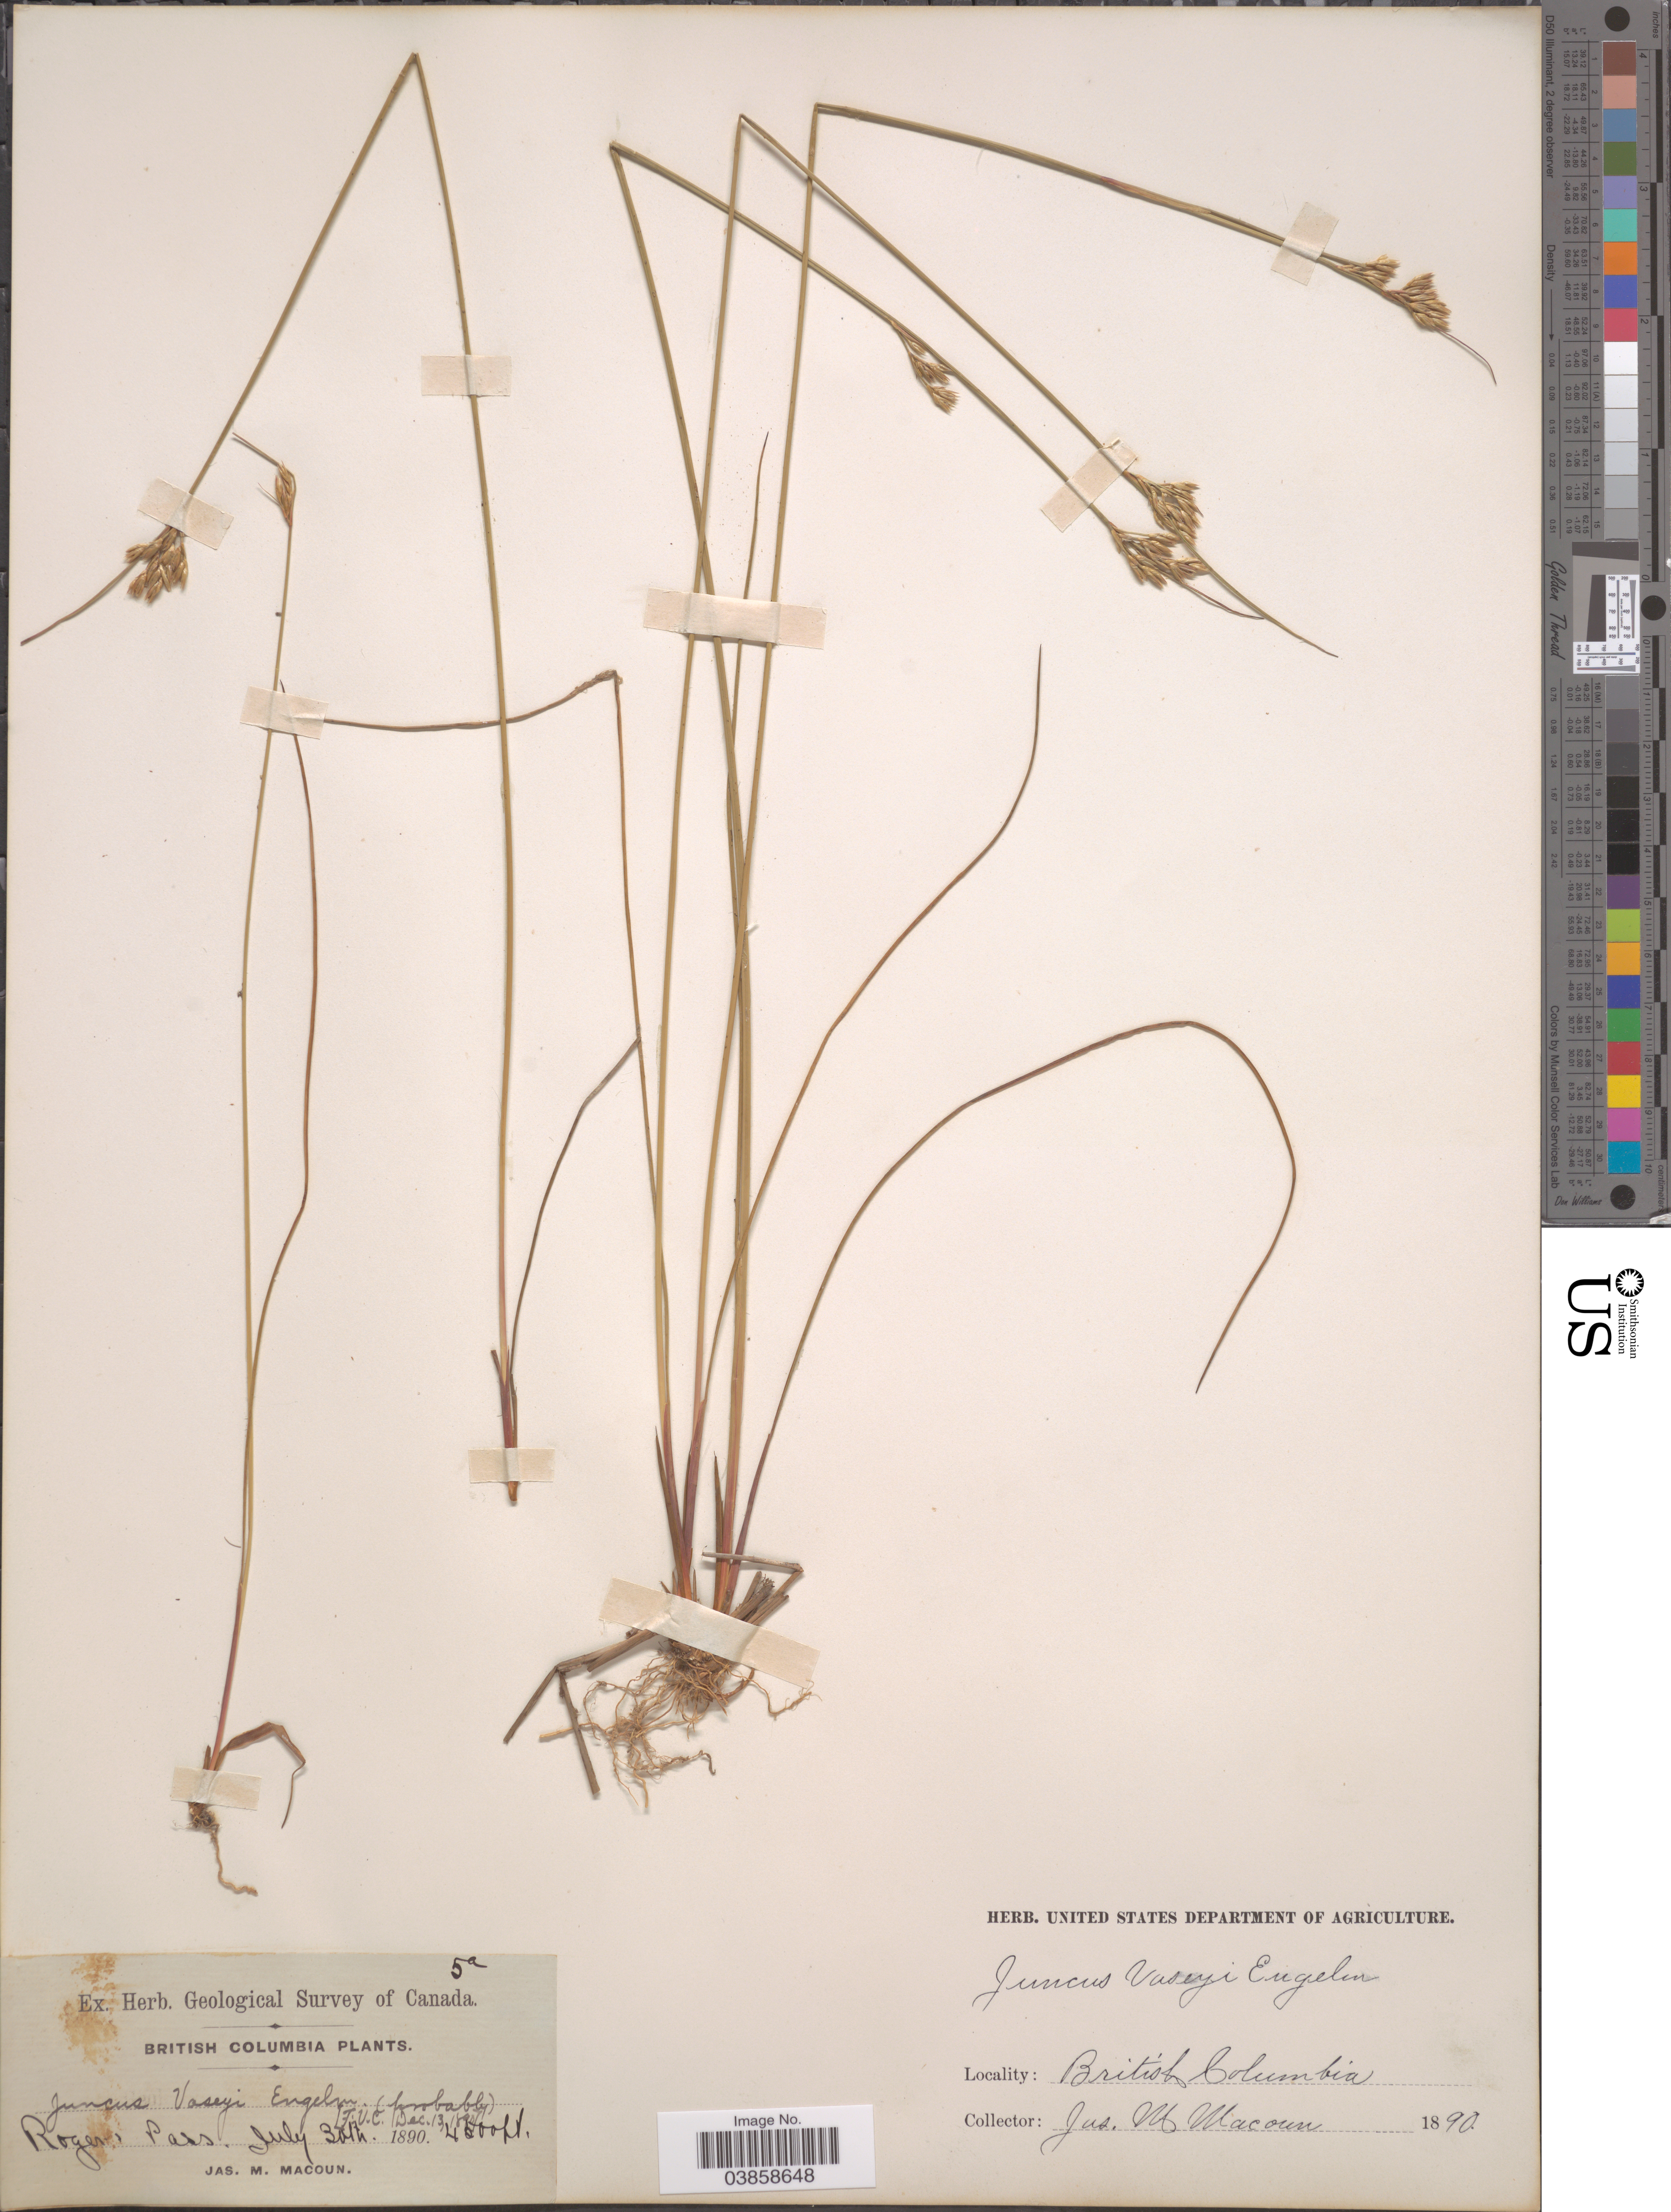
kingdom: Plantae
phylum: Tracheophyta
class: Liliopsida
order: Poales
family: Juncaceae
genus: Juncus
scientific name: Juncus vaseyi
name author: Engelm.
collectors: J. M. Macoun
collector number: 5a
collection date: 1890-07-30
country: Canada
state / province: British Columbia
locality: Roger's Pass.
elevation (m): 1372